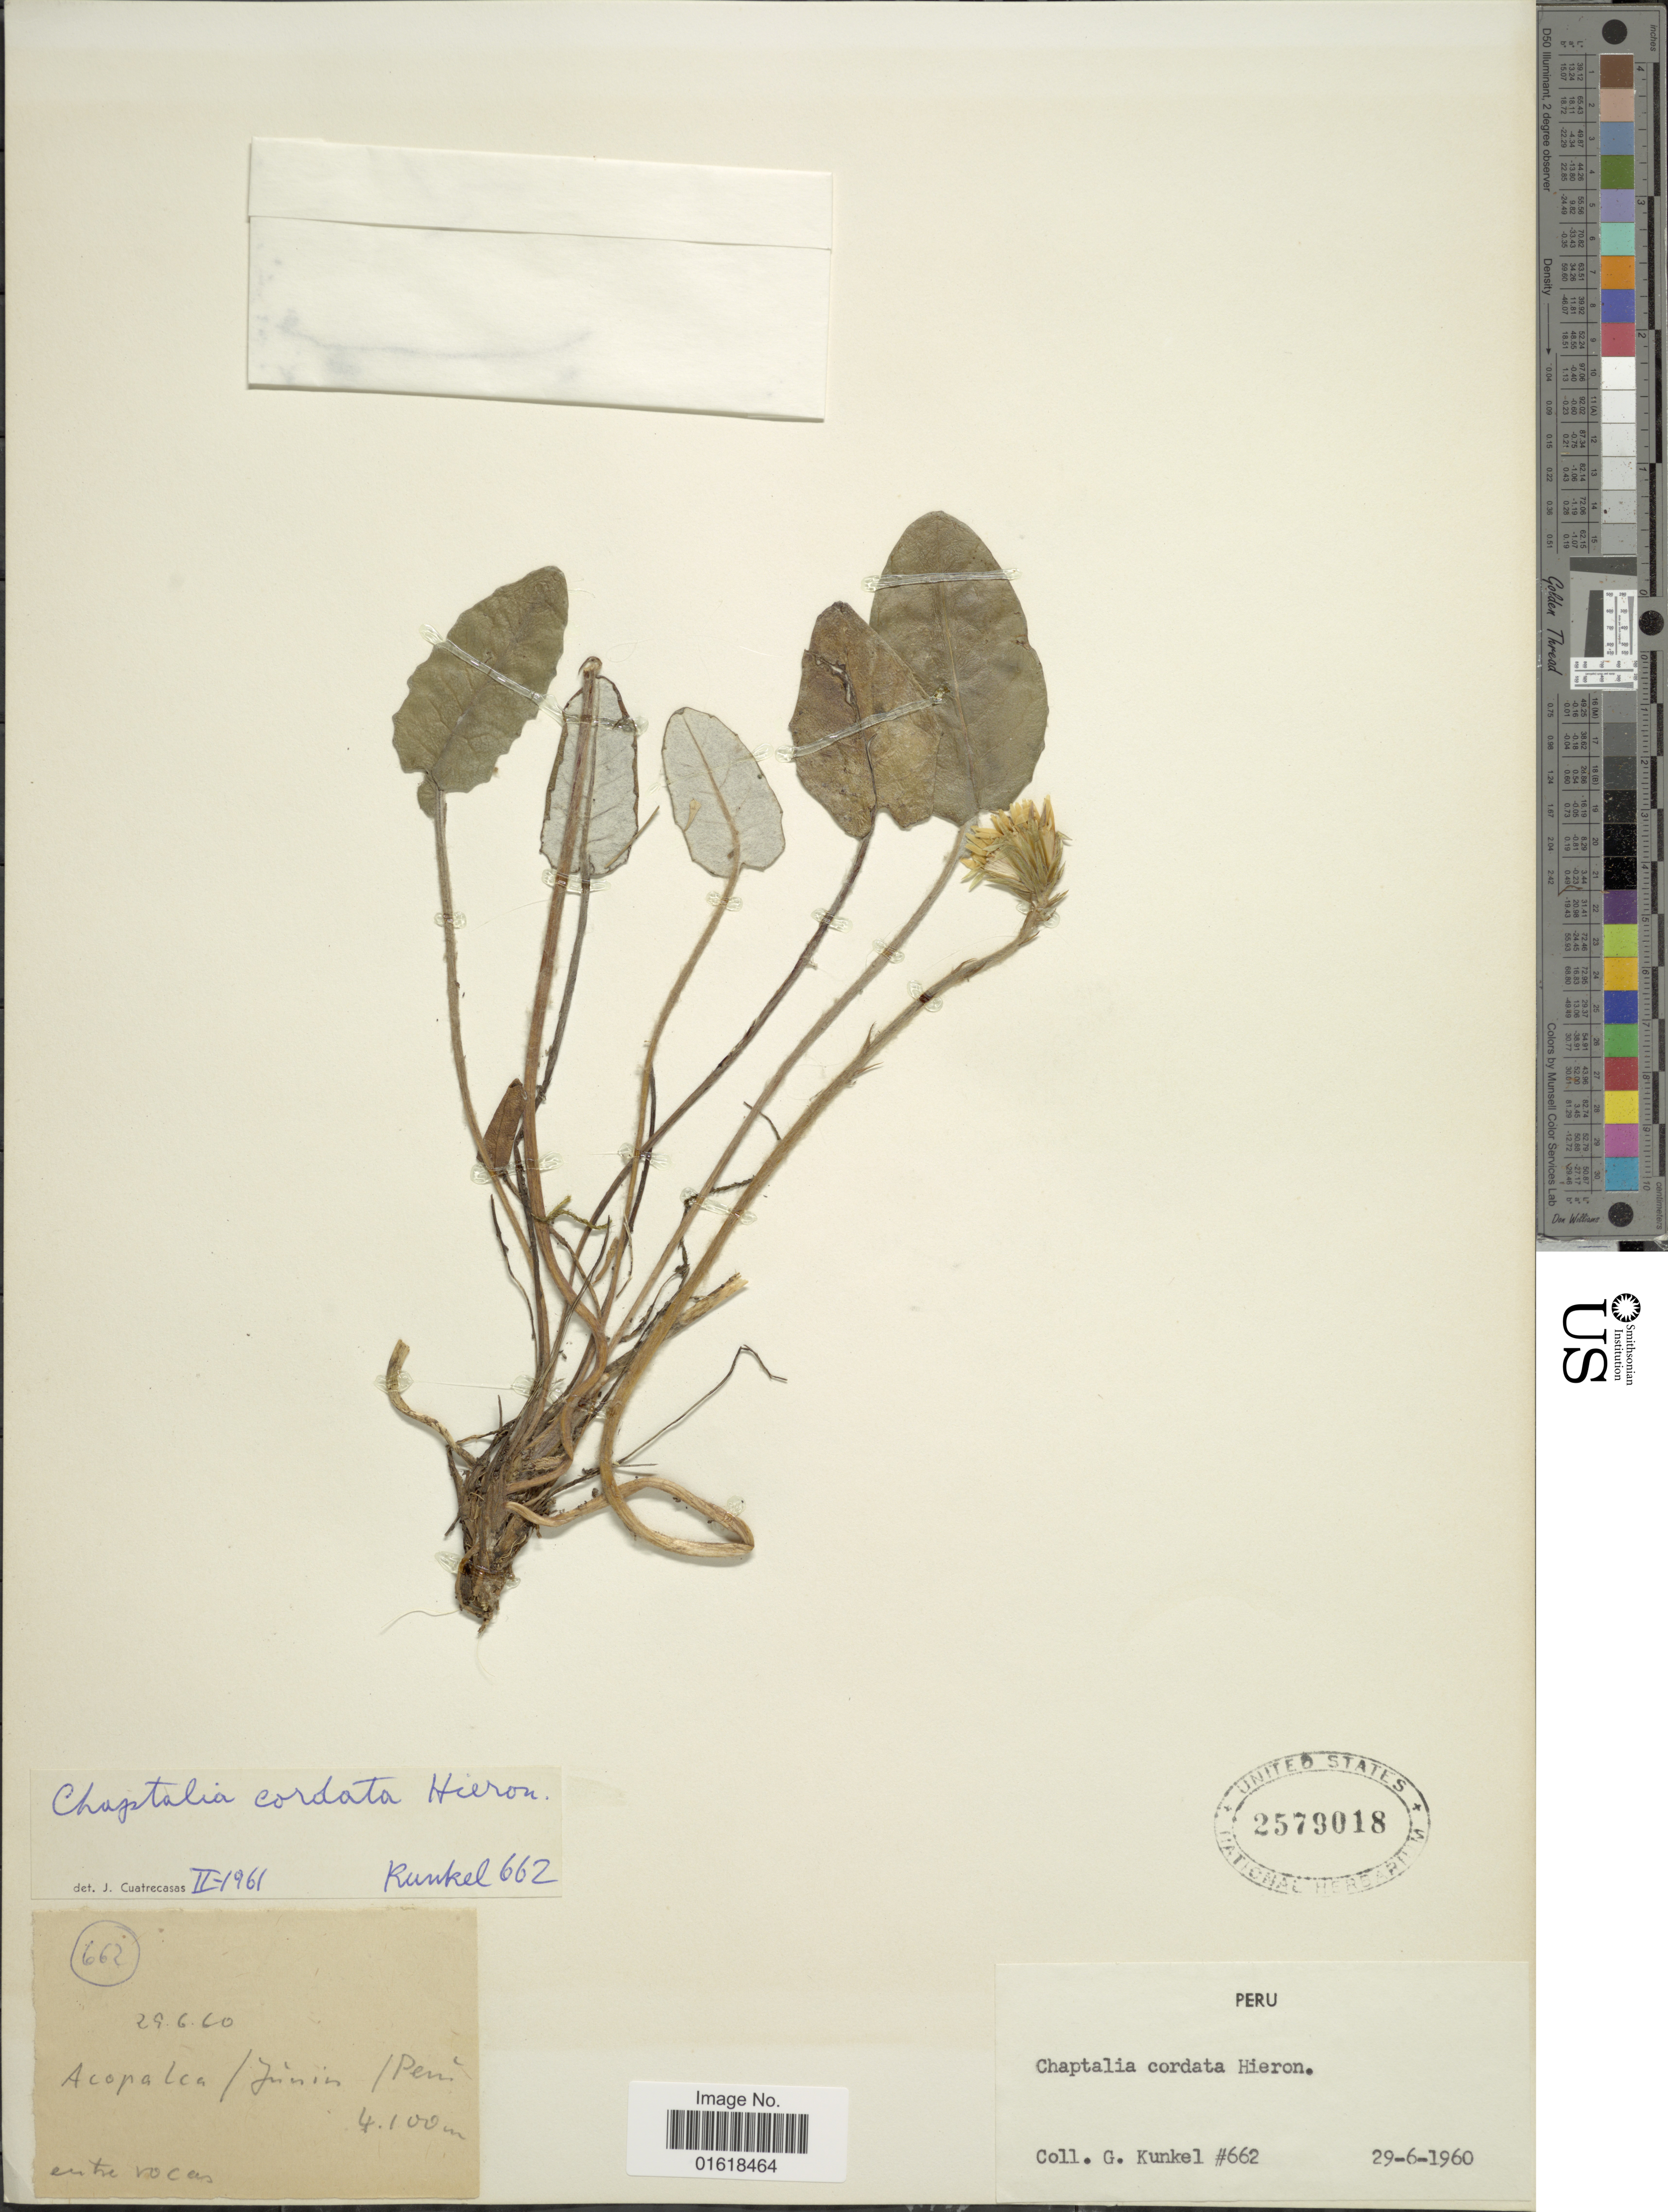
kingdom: Plantae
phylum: Tracheophyta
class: Magnoliopsida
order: Asterales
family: Asteraceae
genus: Chaptalia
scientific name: Chaptalia cordata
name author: Hieron.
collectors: G. Kunkel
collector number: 662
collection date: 1960-06-29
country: Peru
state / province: Junín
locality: Acoplaca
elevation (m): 4100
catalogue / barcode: US 2579018